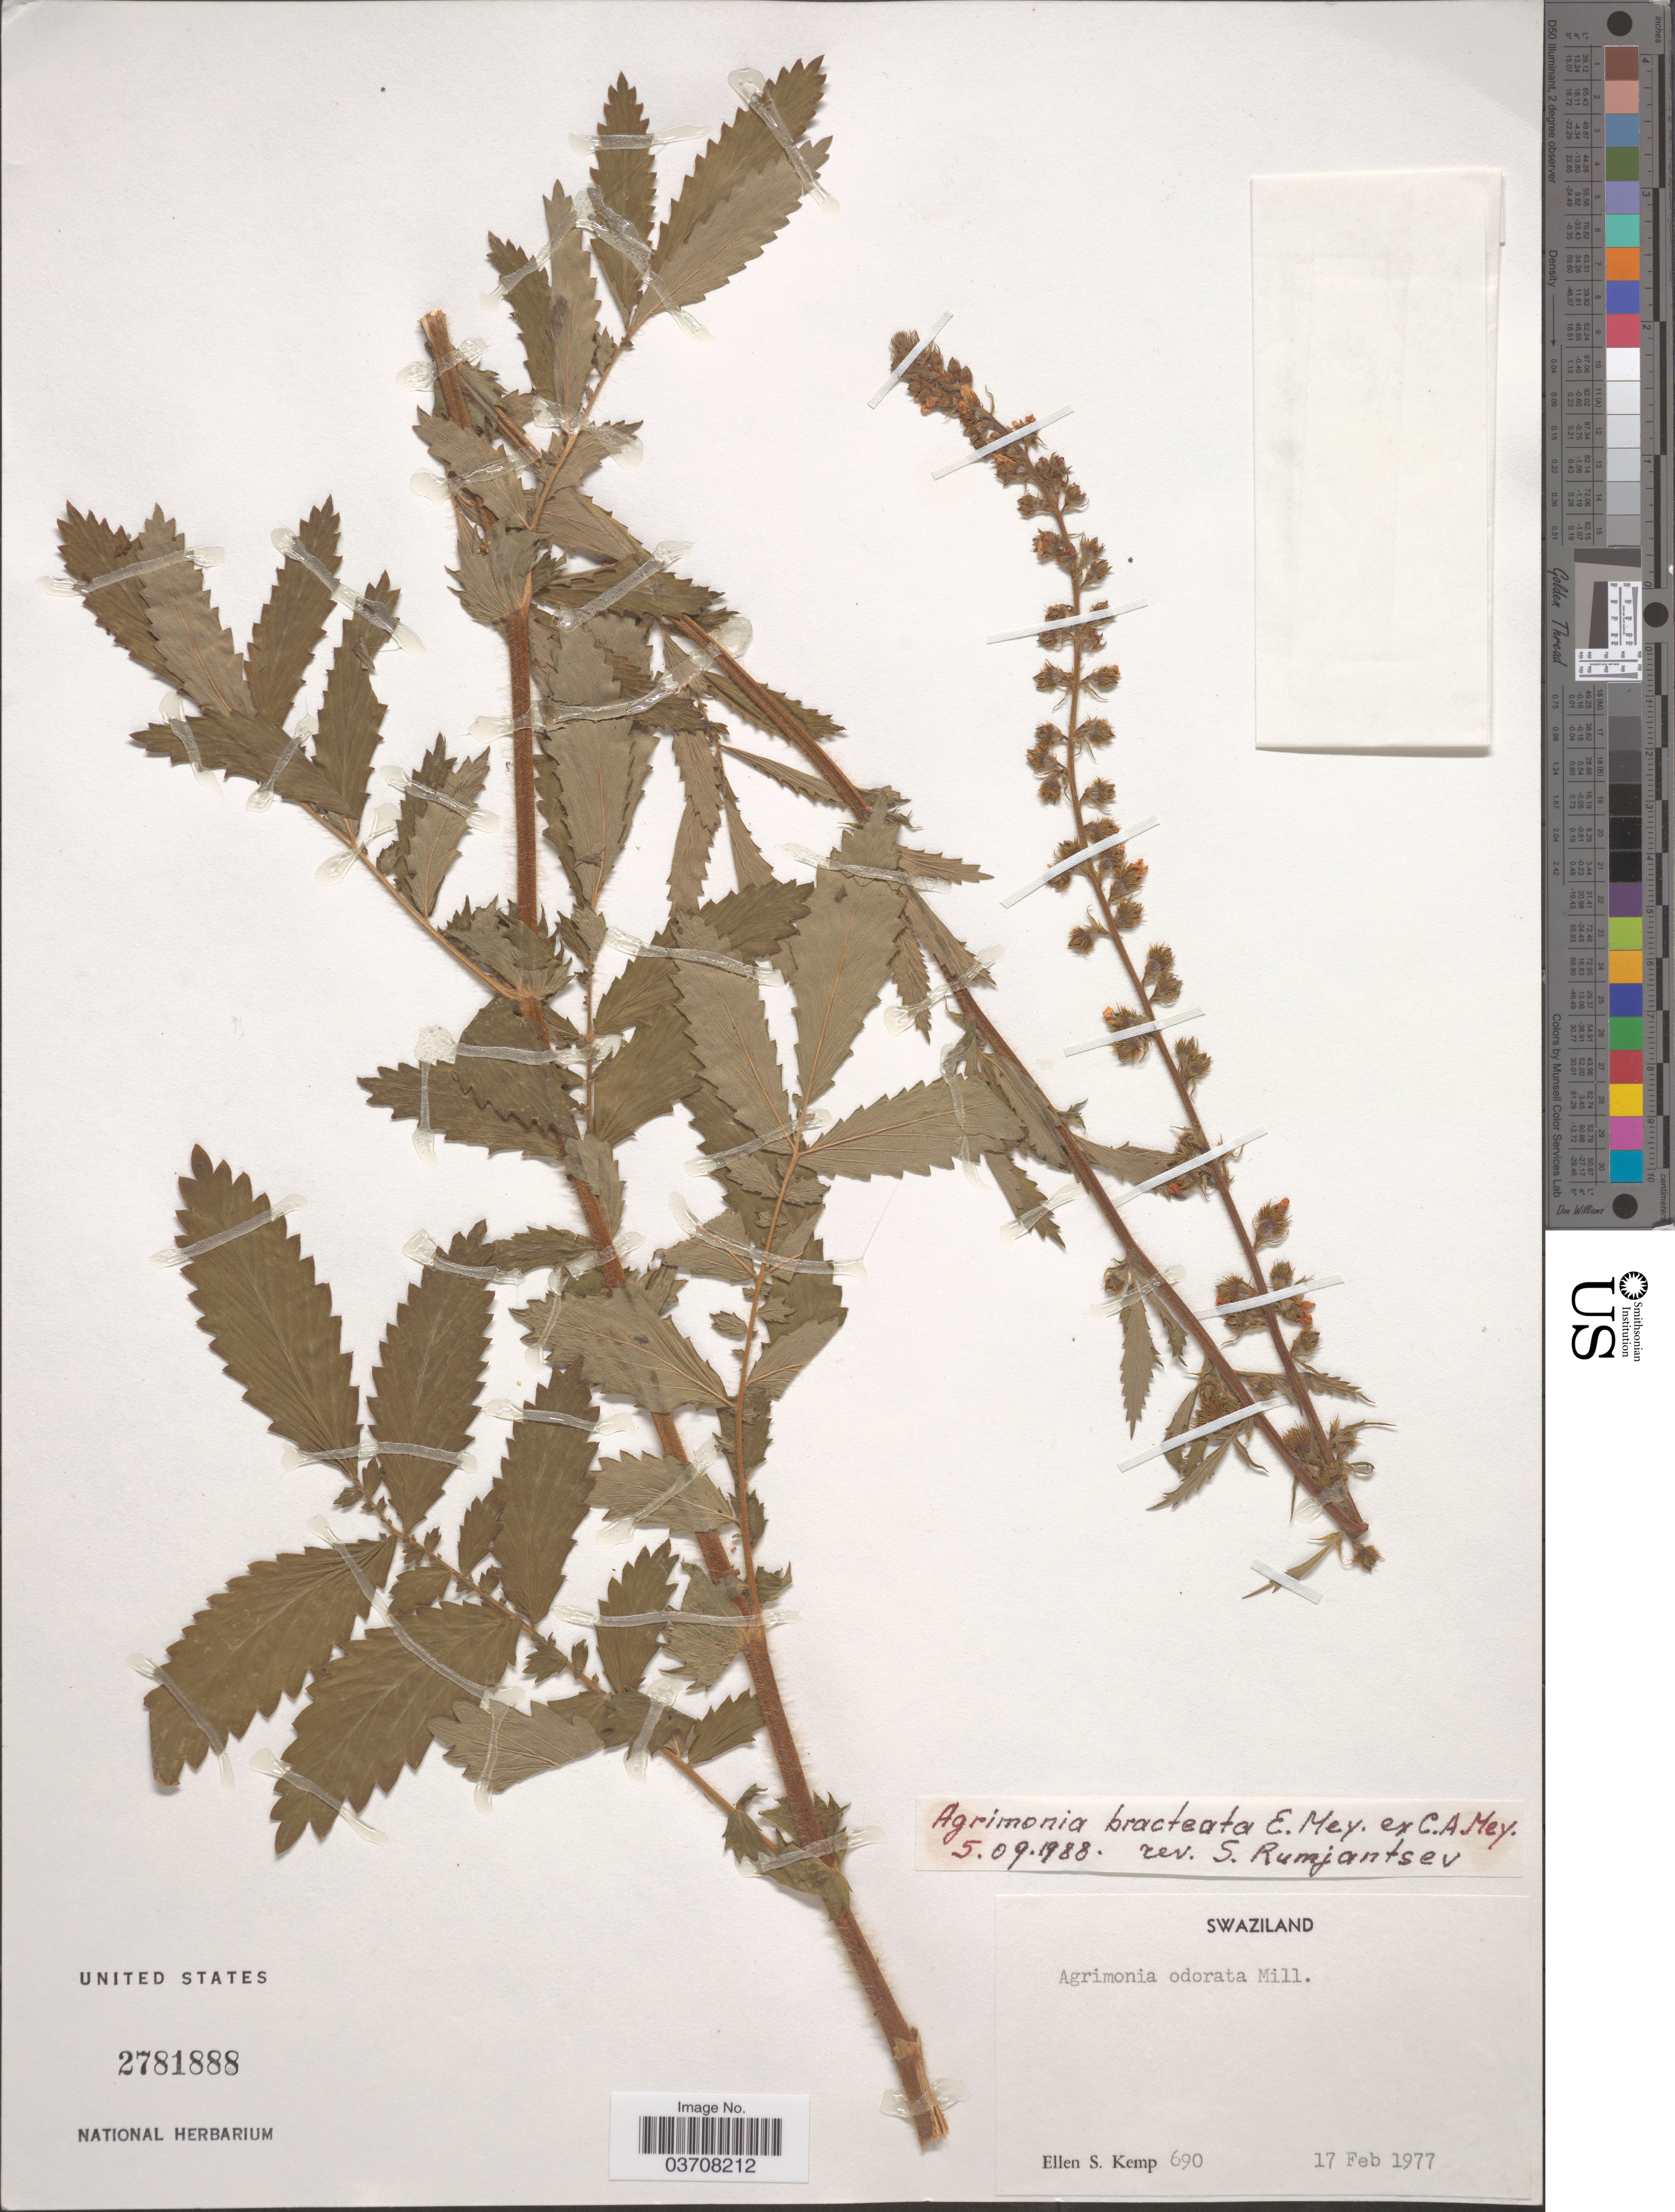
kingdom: Plantae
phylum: Tracheophyta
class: Magnoliopsida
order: Rosales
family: Rosaceae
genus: Agrimonia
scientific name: Agrimonia bracteata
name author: E. Mey. ex C.A. Mey.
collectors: E. S. Kemp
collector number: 690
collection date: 1977-02-17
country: Eswatini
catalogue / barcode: US 2781888